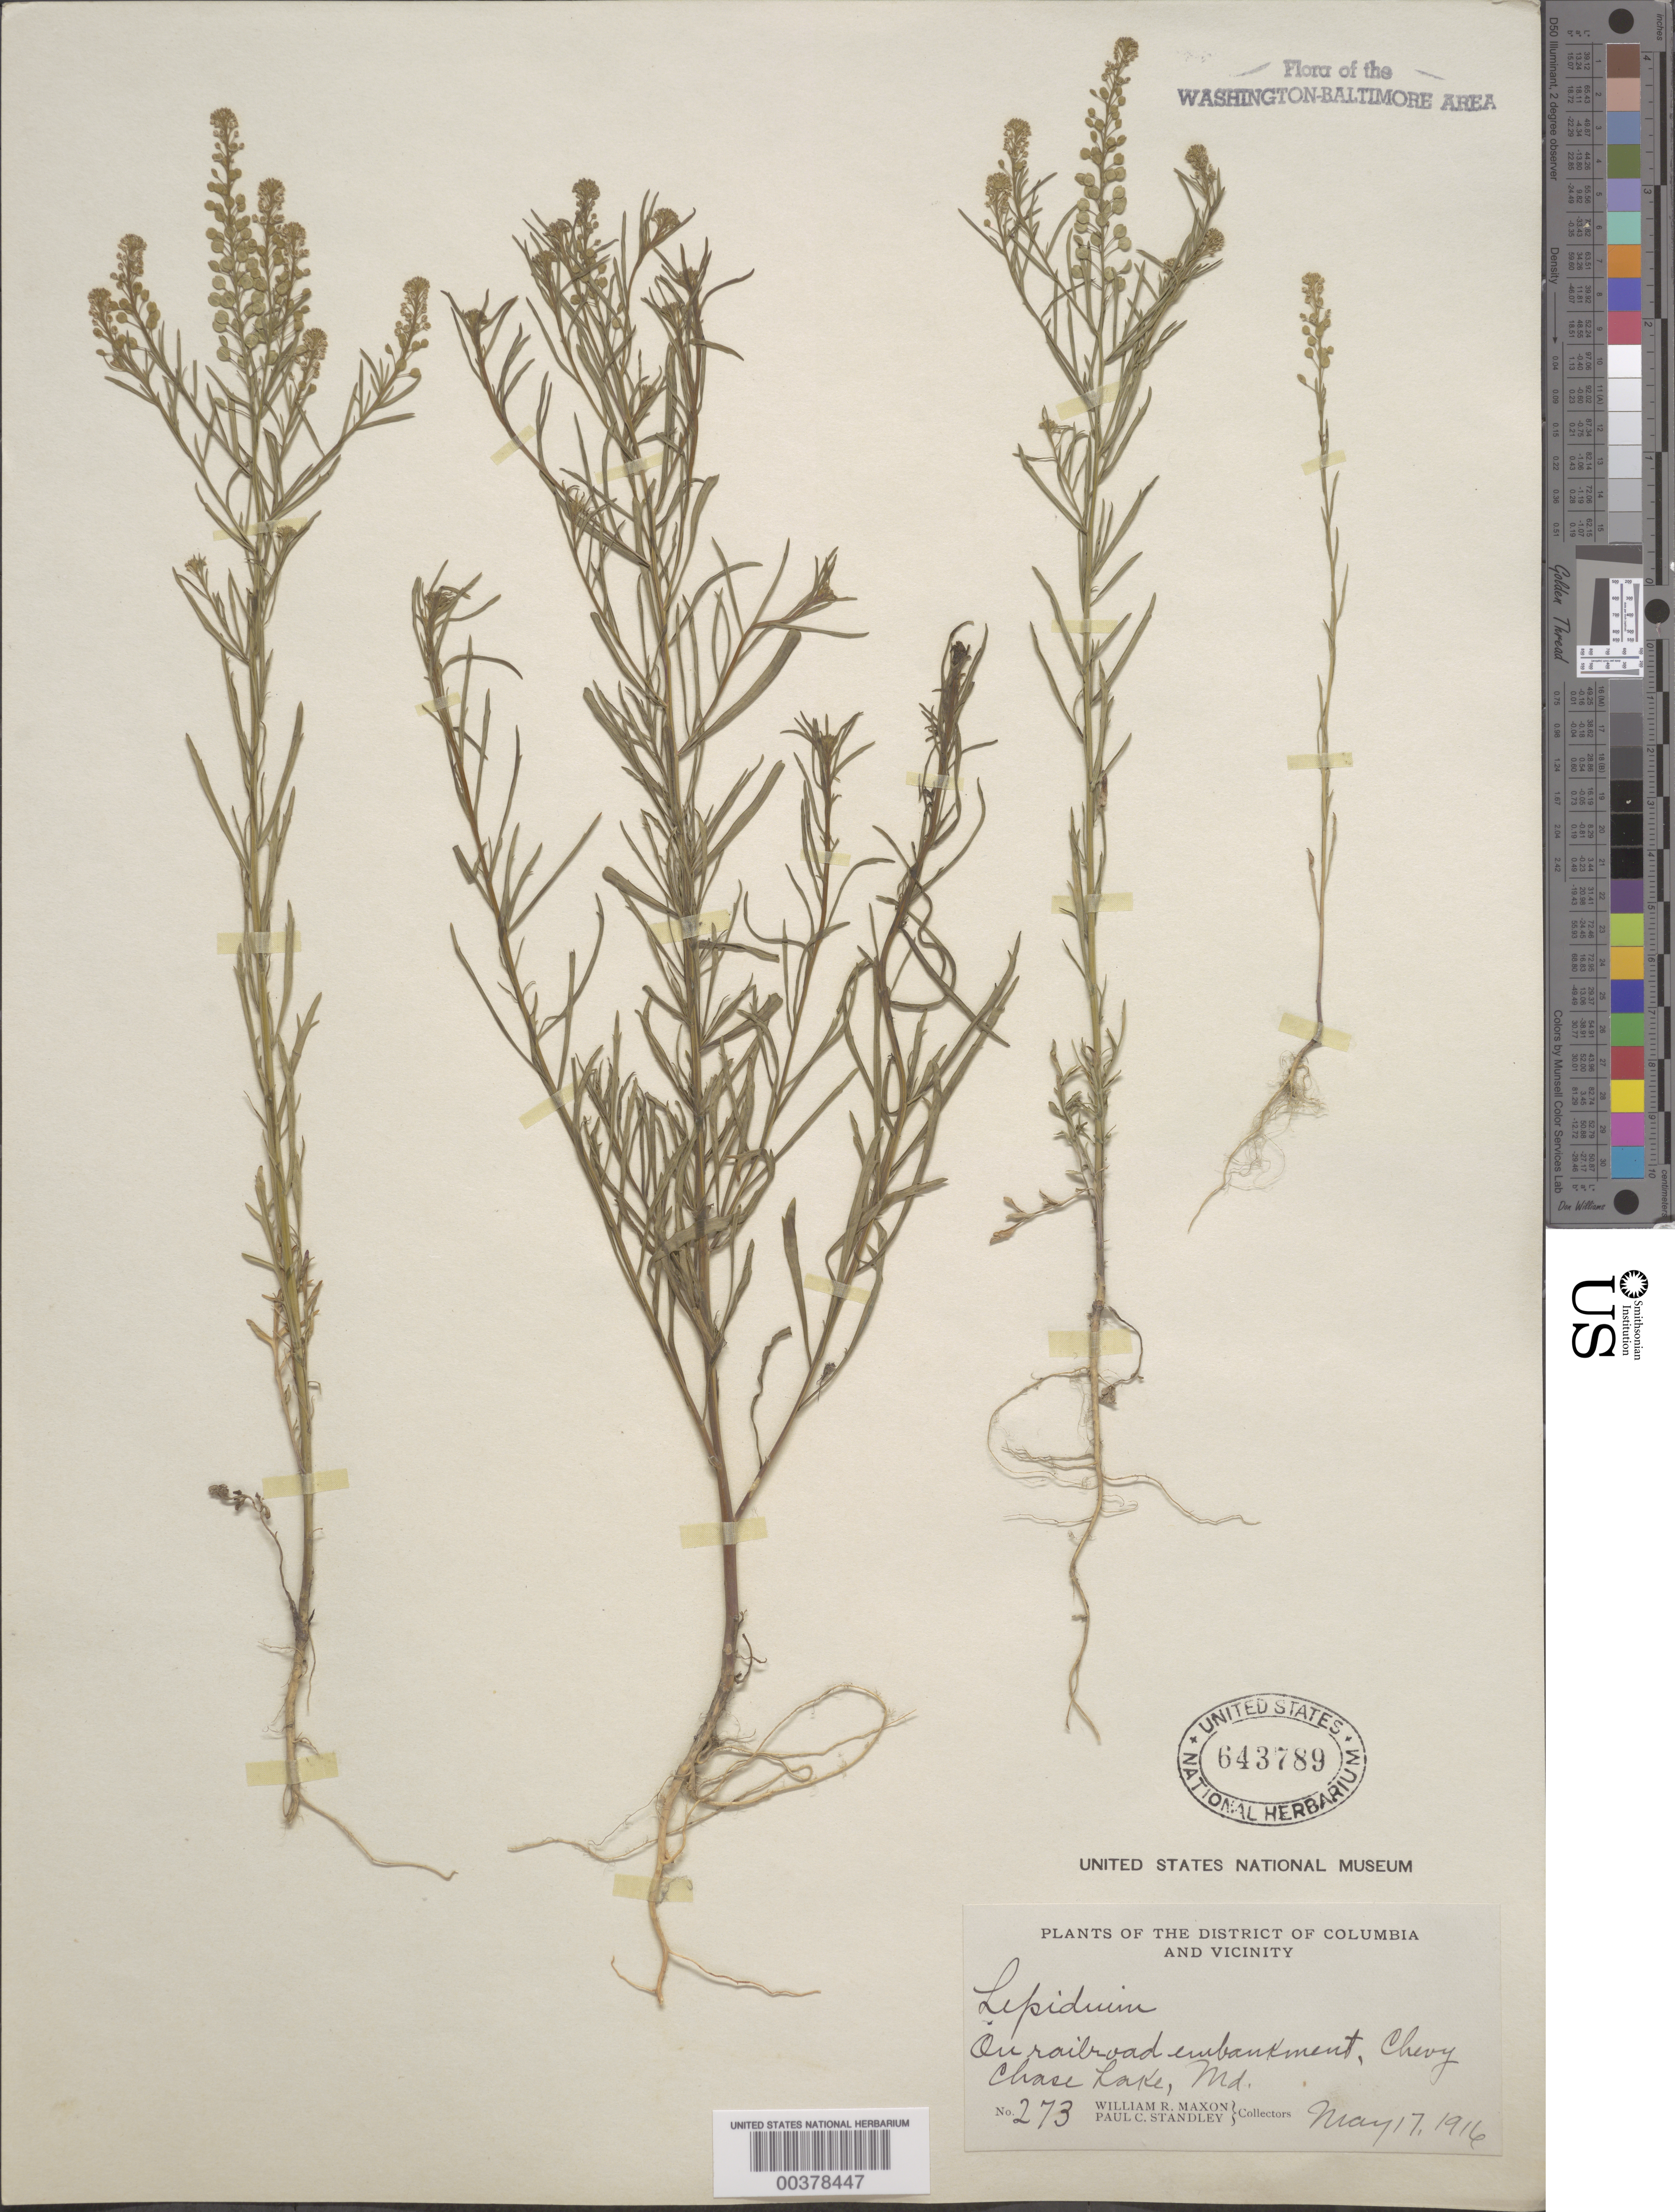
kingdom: Plantae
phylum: Tracheophyta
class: Magnoliopsida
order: Brassicales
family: Brassicaceae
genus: Lepidium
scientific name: Lepidium virginicum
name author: L.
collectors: W. R. Maxon & P. C. Standley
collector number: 273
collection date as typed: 17 May 1916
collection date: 1916-05-17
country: United States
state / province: Maryland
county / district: Montgomery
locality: Chevy Chase Lake, Railroad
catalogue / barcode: US 643789